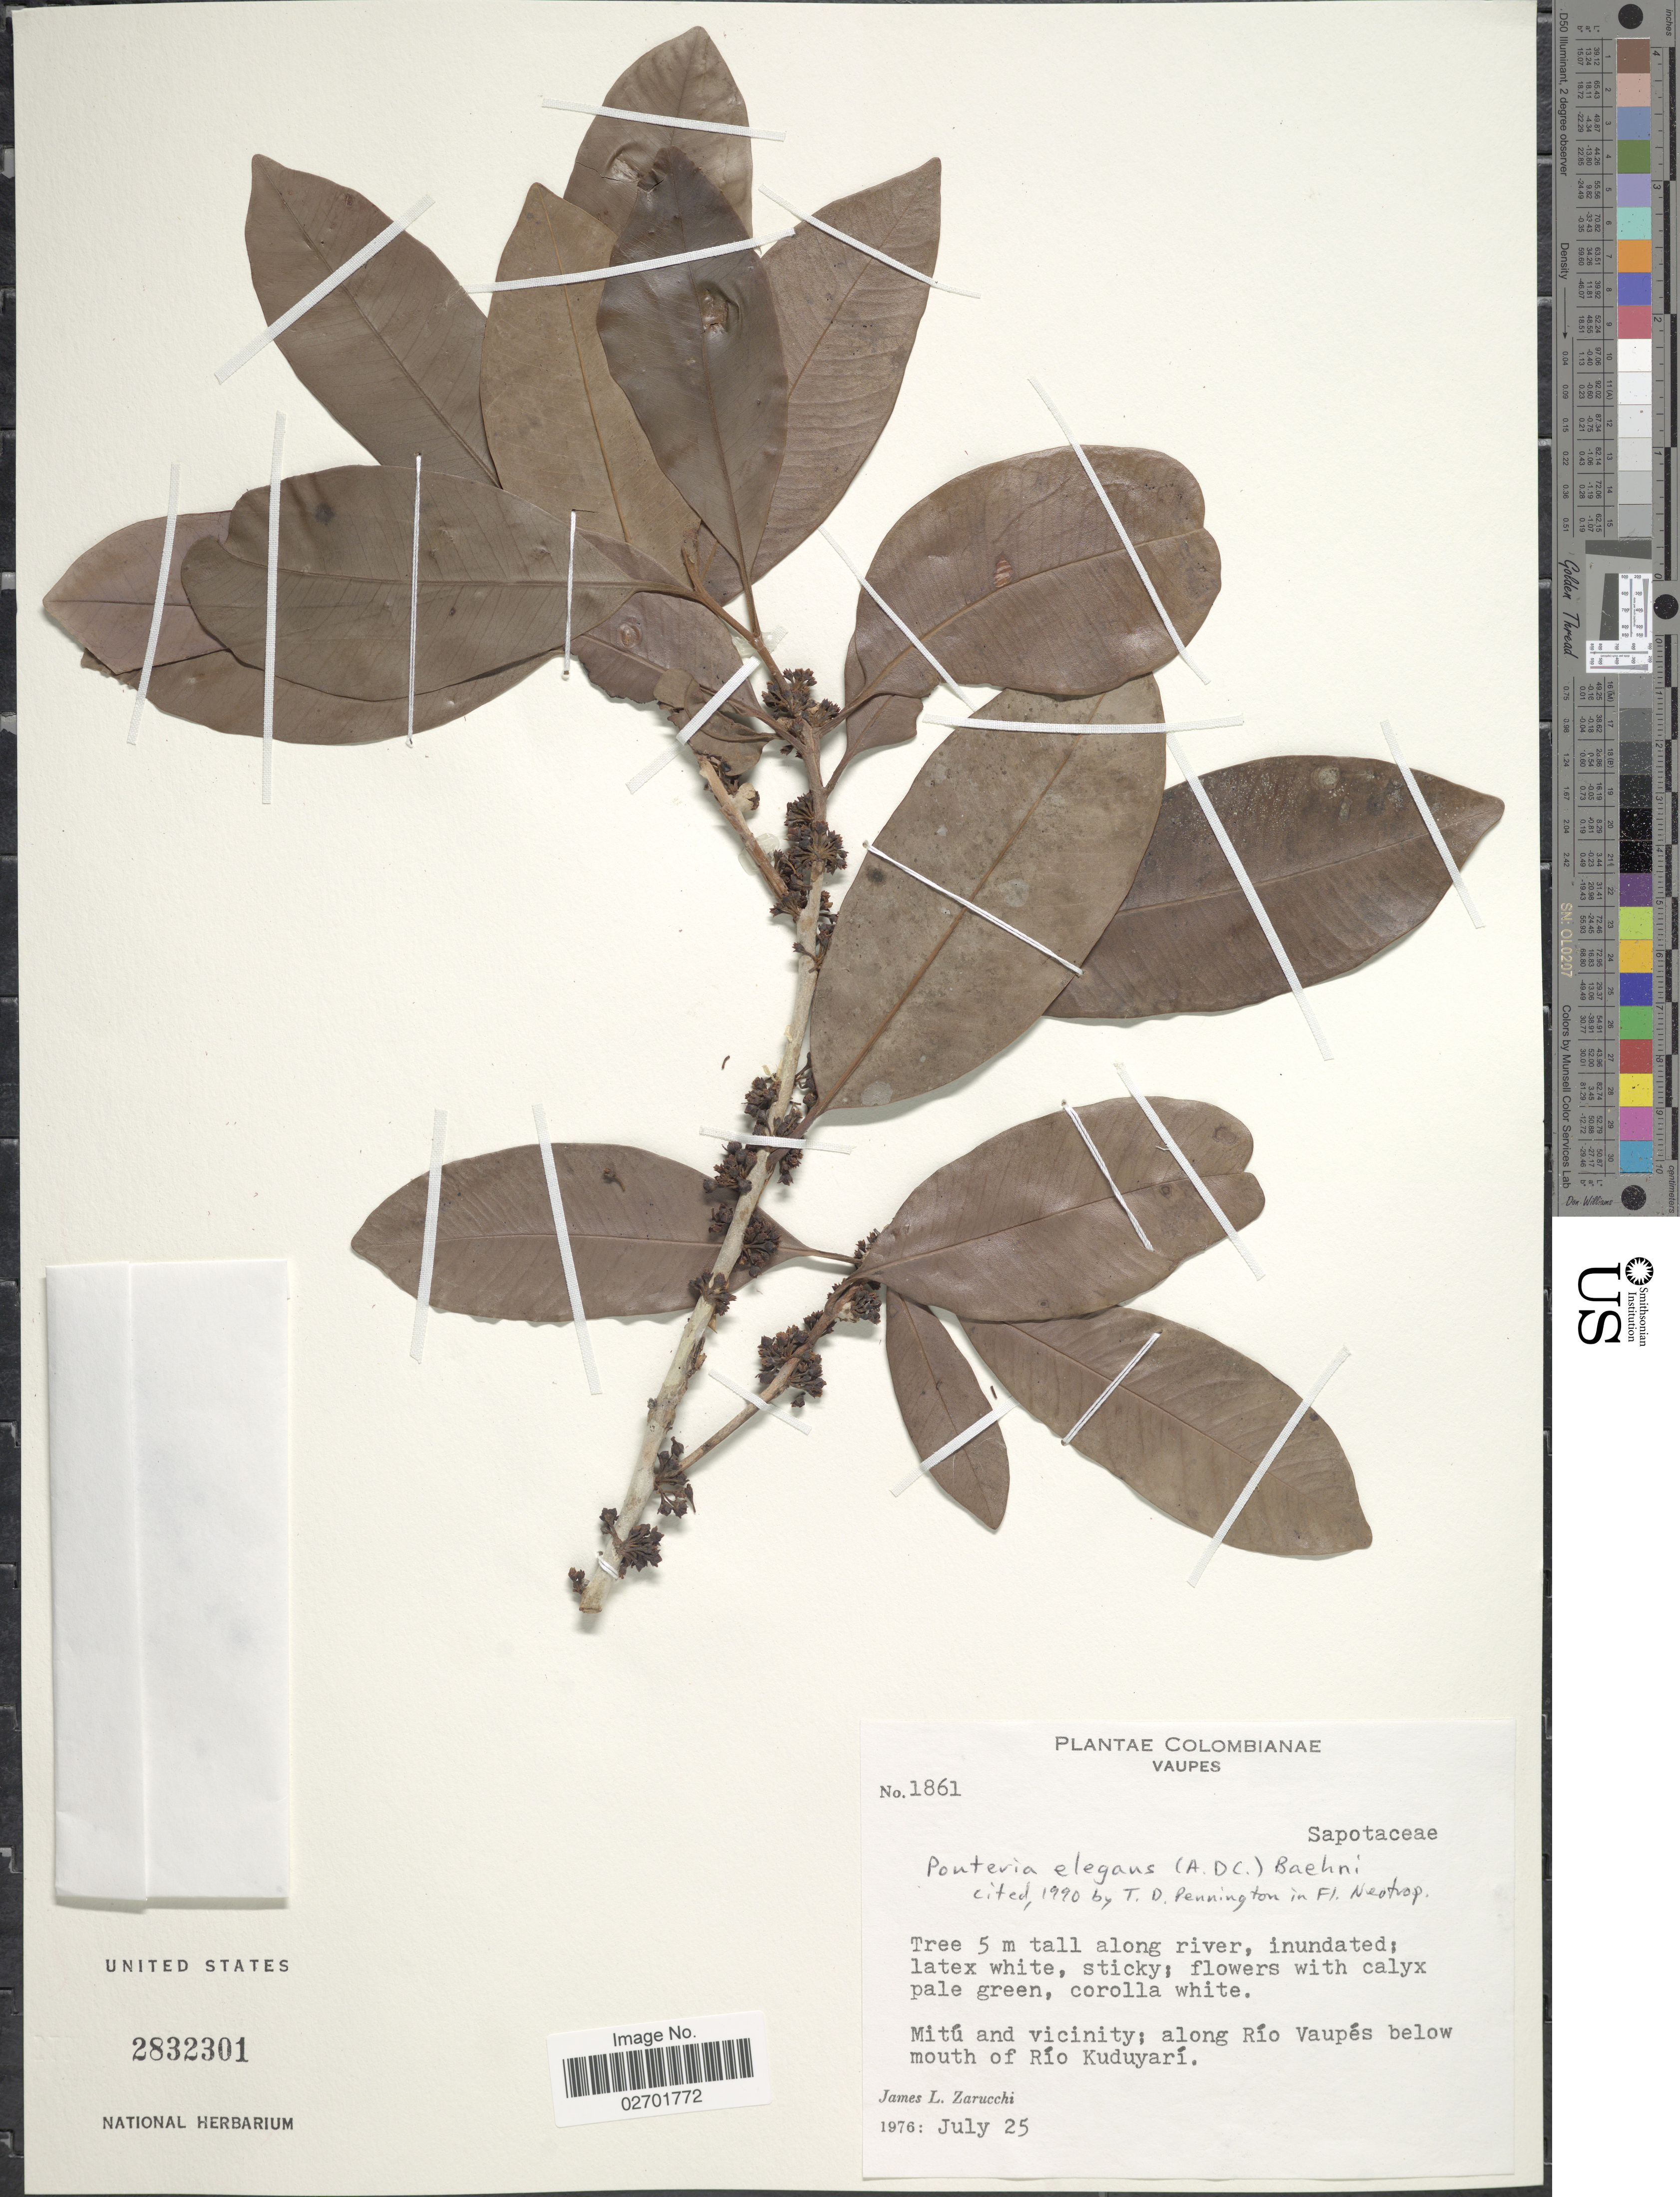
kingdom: Plantae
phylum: Tracheophyta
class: Magnoliopsida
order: Ericales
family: Sapotaceae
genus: Pouteria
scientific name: Pouteria elegans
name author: (A. DC.) Baehni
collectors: J. L. Zarucchi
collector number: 1861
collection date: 1976-07-25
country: Colombia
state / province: Vaupés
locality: Vaupes, Mitu and vicinity; along Rio Vaupes below mouth of Rio Kuduyari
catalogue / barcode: US 2832301